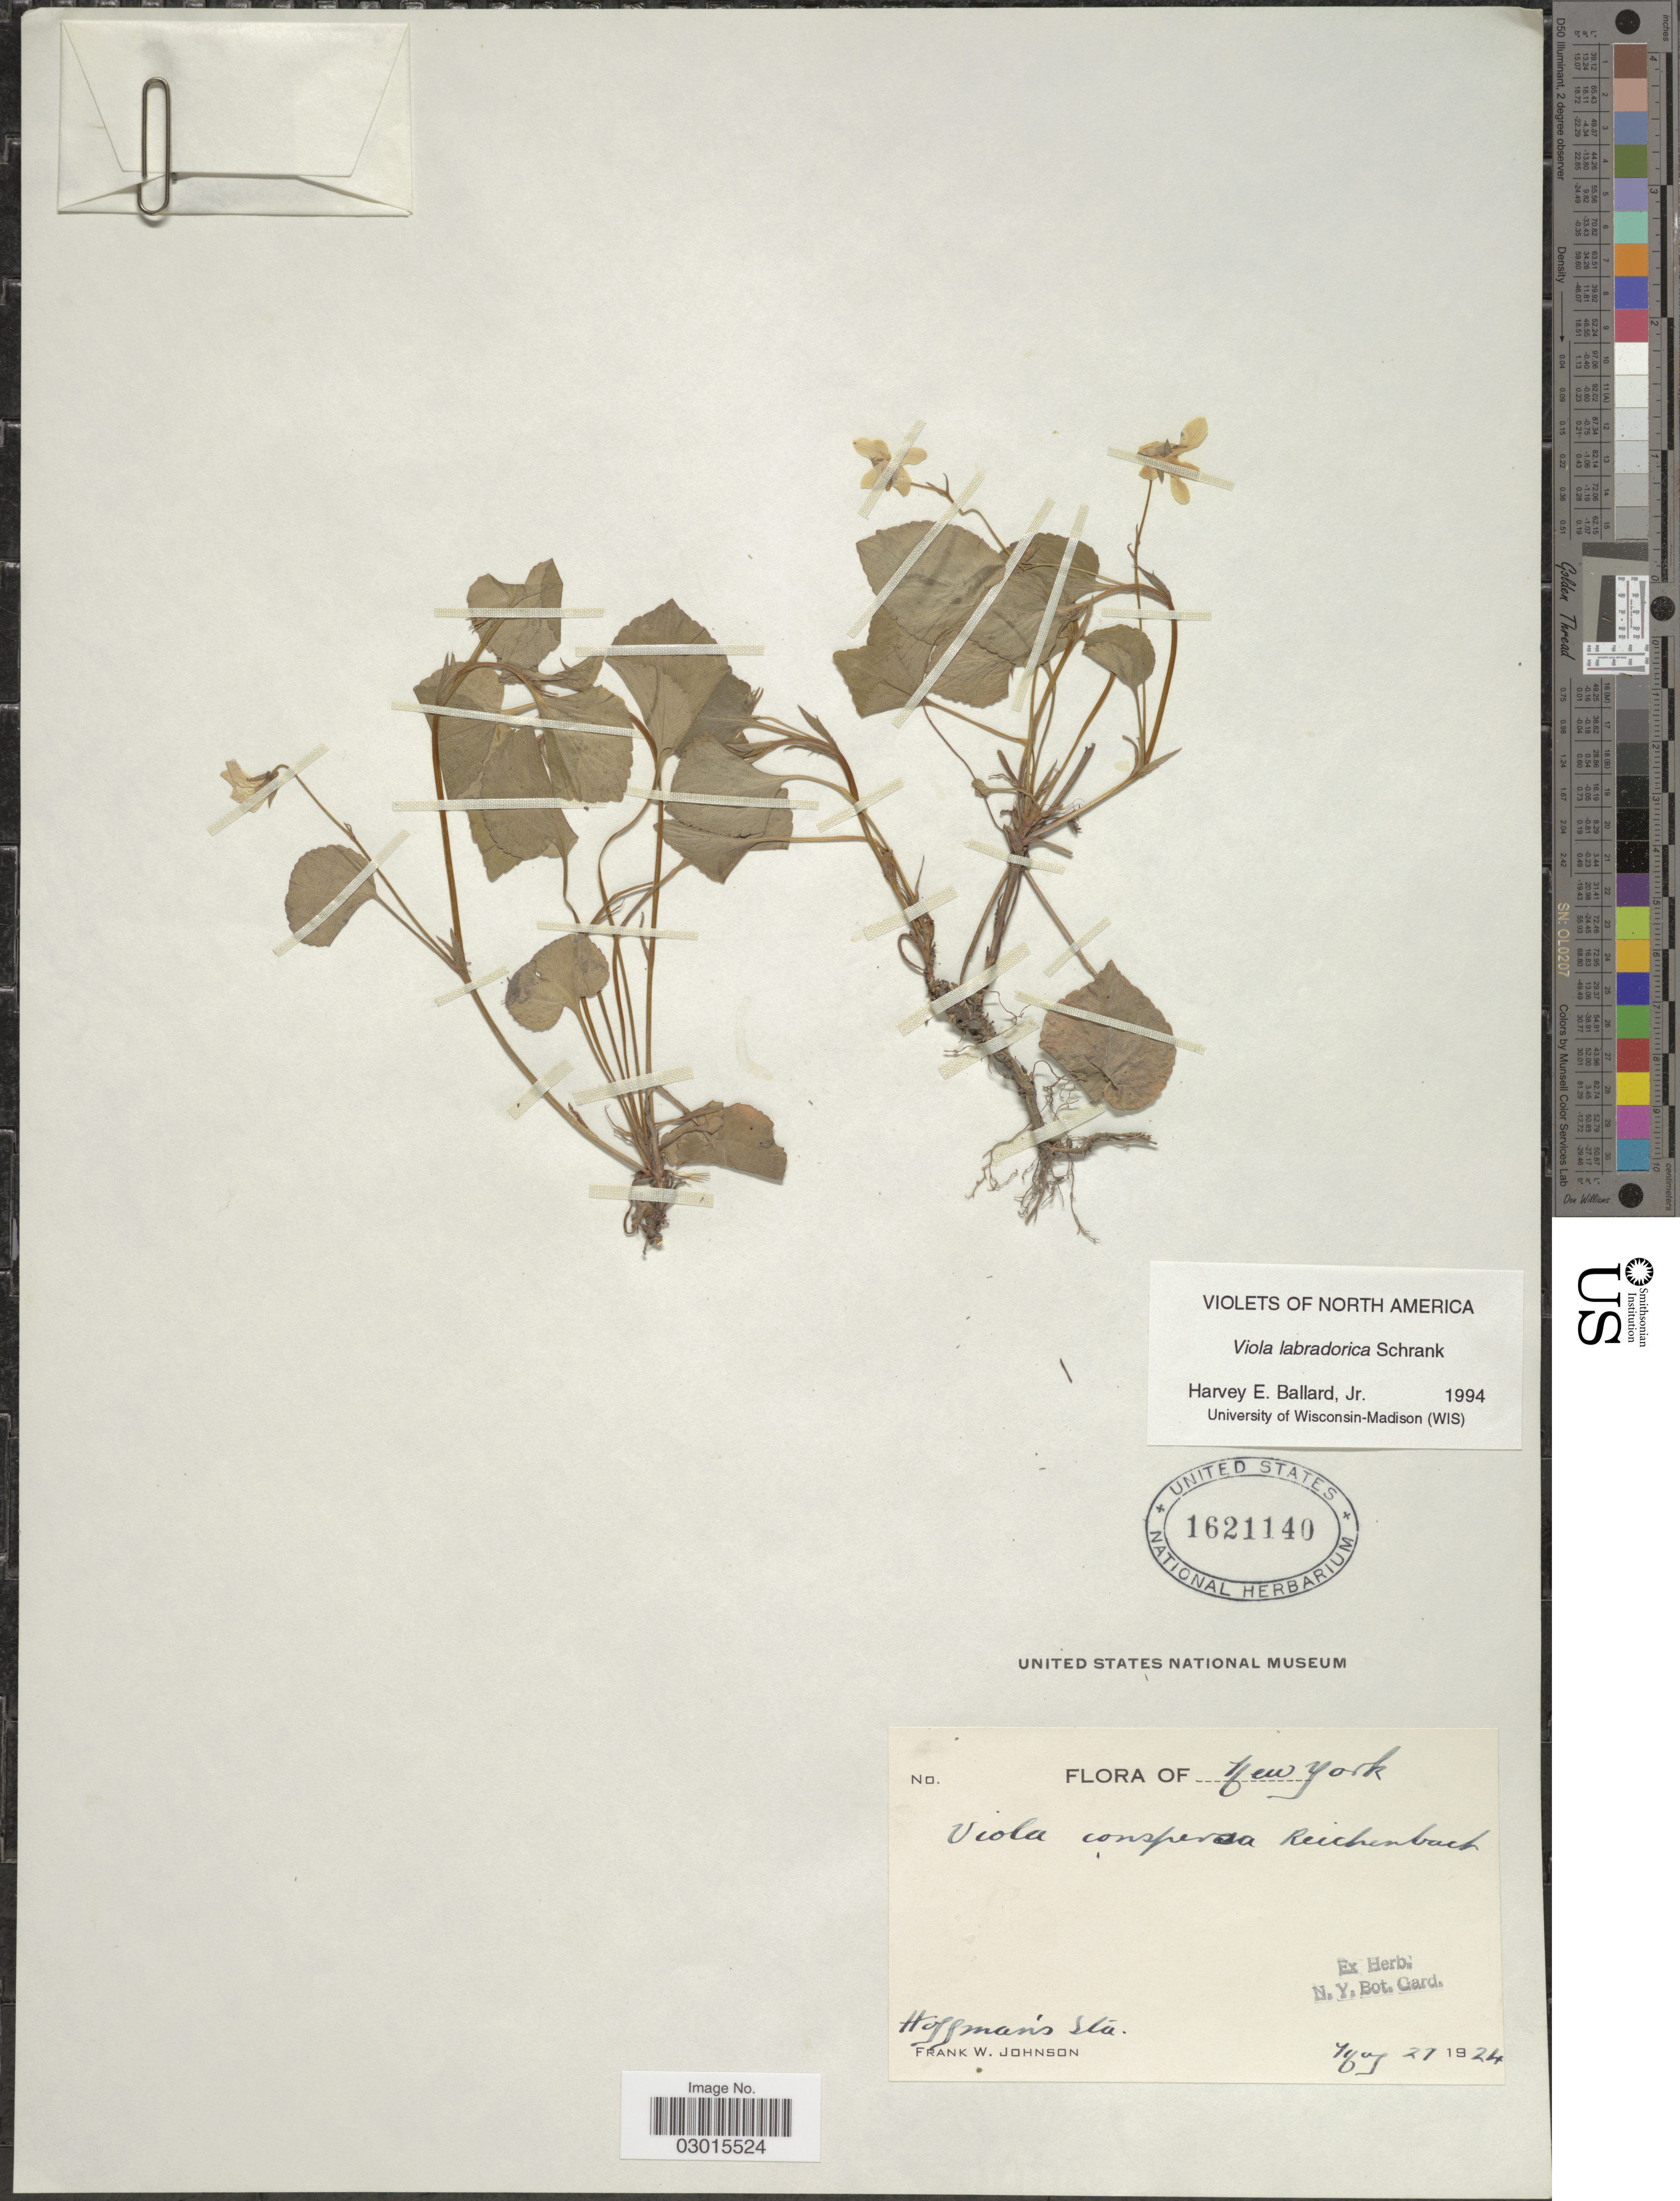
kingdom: Plantae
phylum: Tracheophyta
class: Magnoliopsida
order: Malpighiales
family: Violaceae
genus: Viola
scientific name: Viola labradorica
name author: Schrank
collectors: F. W. Johnson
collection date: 1924-05-21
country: United States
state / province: New York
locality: Hoffman's Sta.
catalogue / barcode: US 1621140